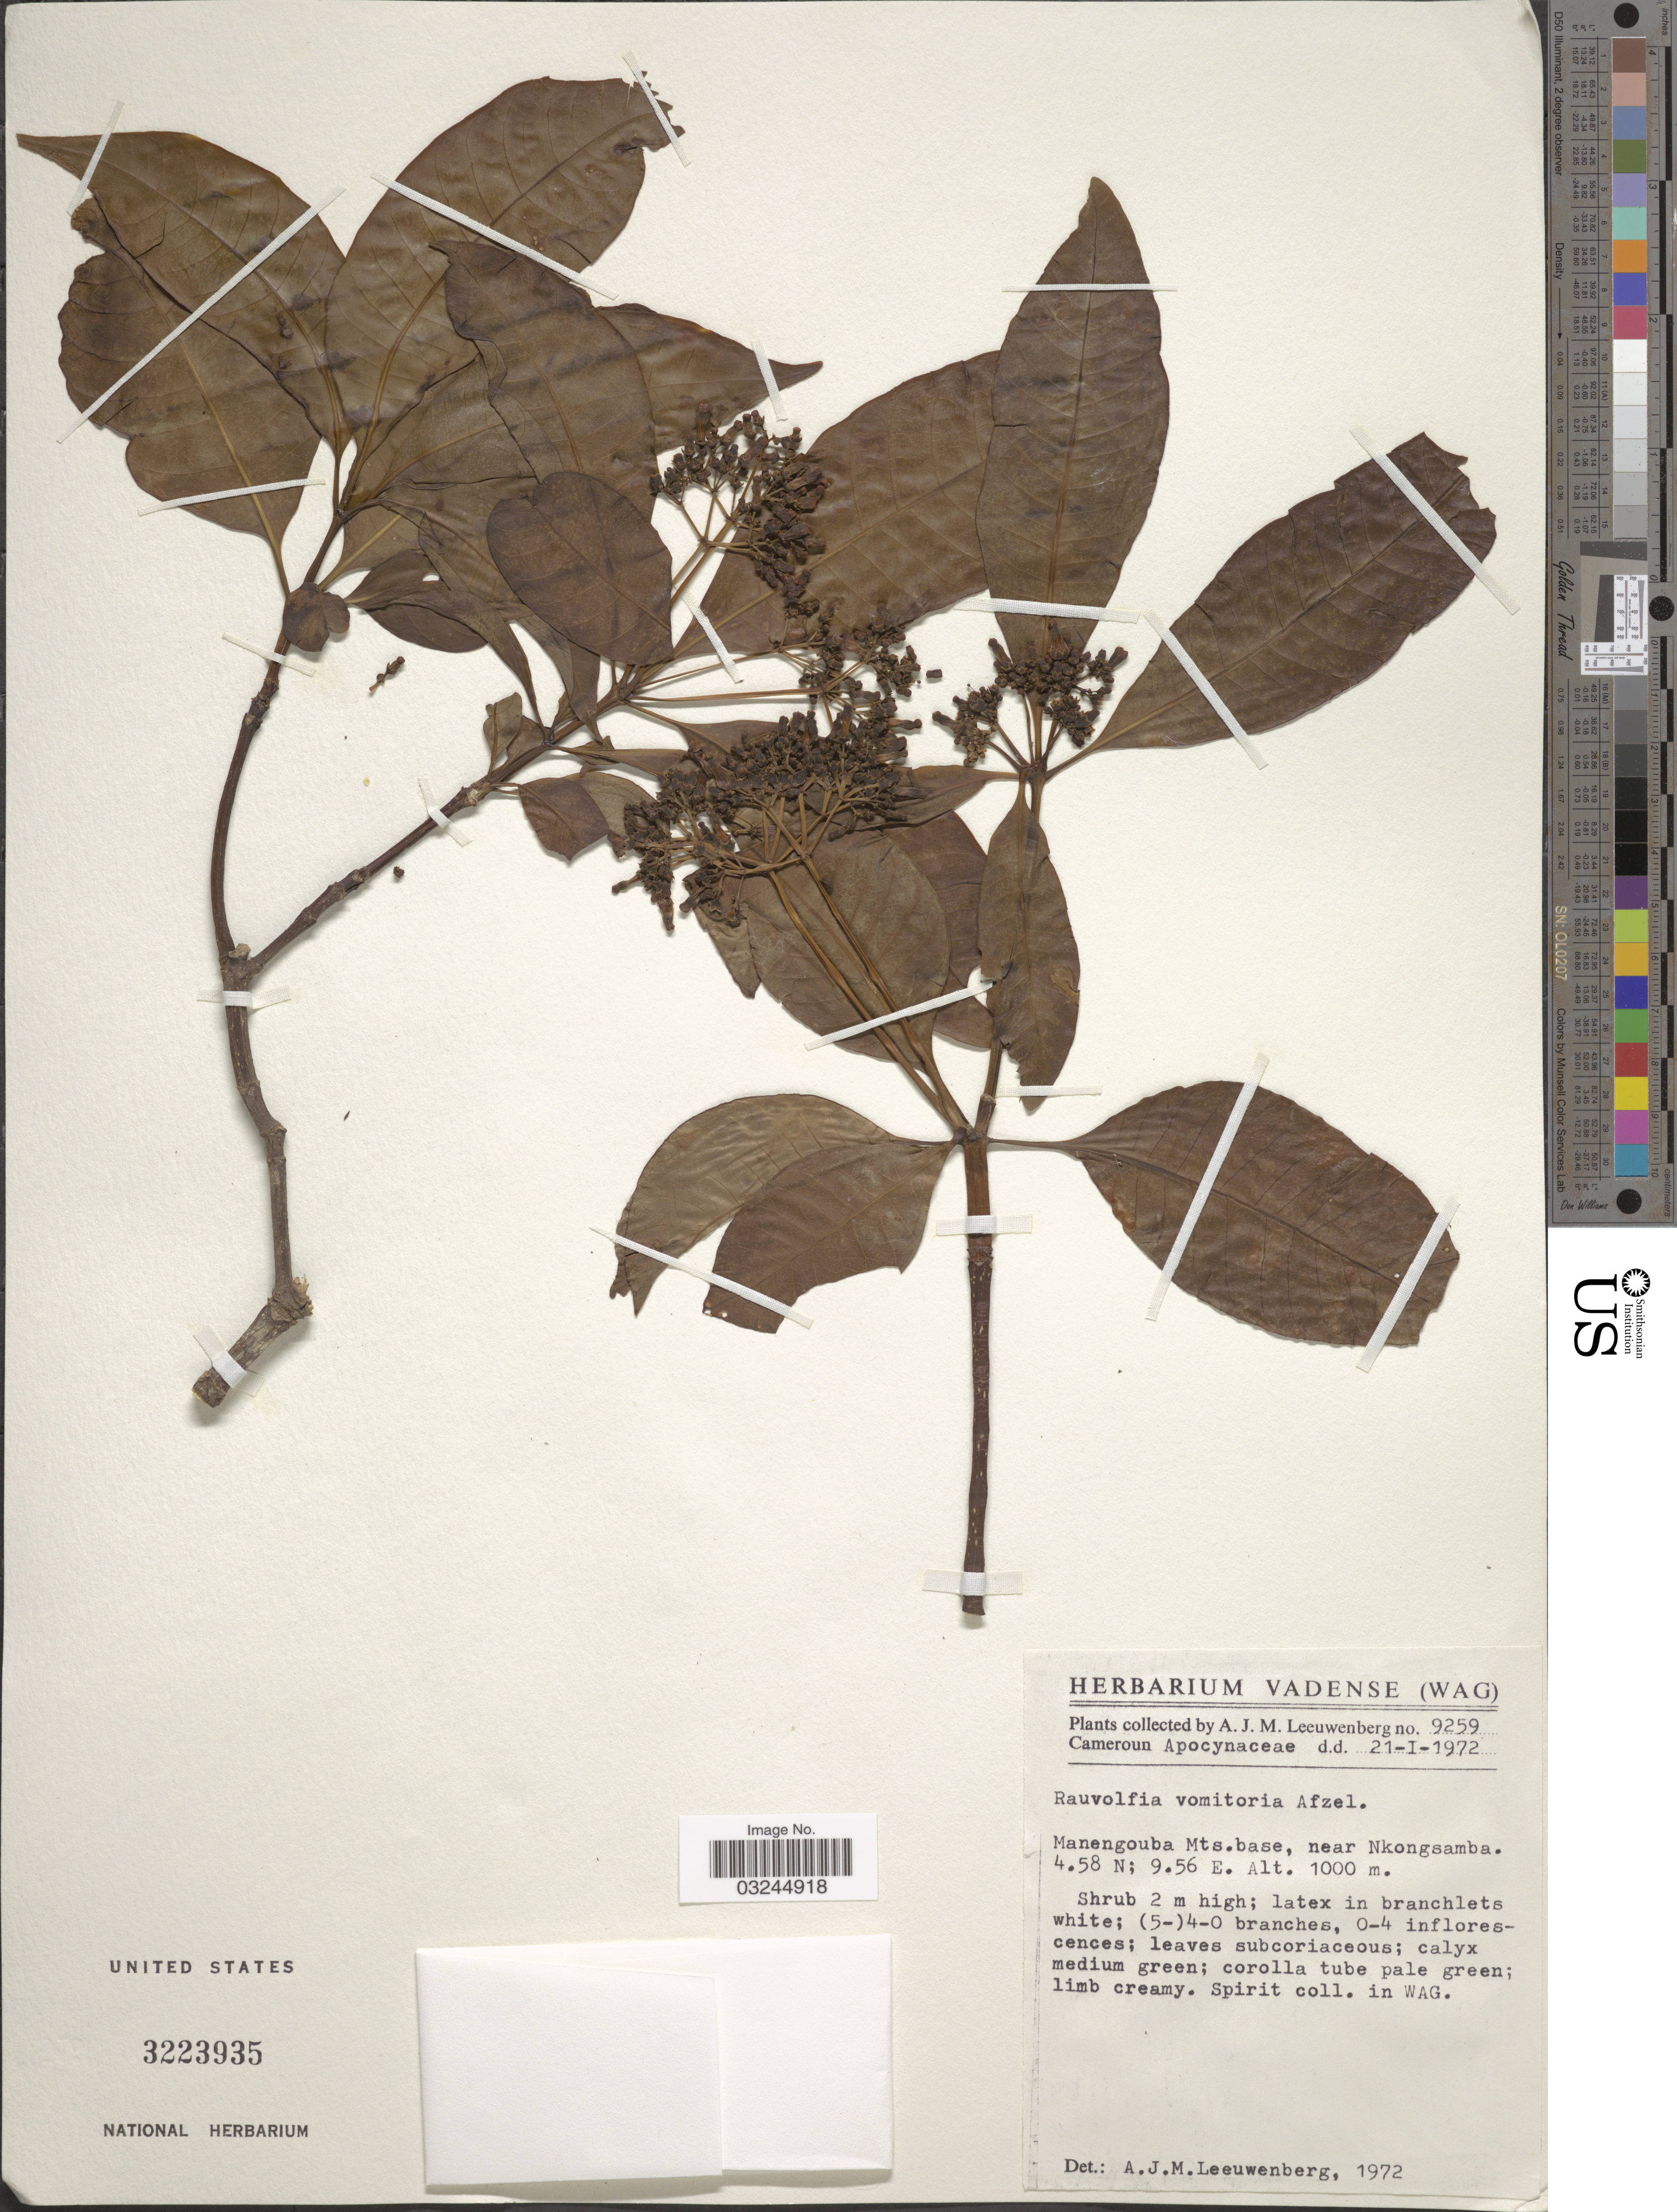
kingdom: Plantae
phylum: Tracheophyta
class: Magnoliopsida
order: Gentianales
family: Apocynaceae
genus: Rauvolfia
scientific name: Rauvolfia vomitoria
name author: Afzel.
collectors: A. J. M. Leeuwenberg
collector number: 9259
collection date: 1972-01-21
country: Cameroon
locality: Manengouba Mts. base, near Nkongsamba.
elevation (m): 1000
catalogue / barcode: US 3223935